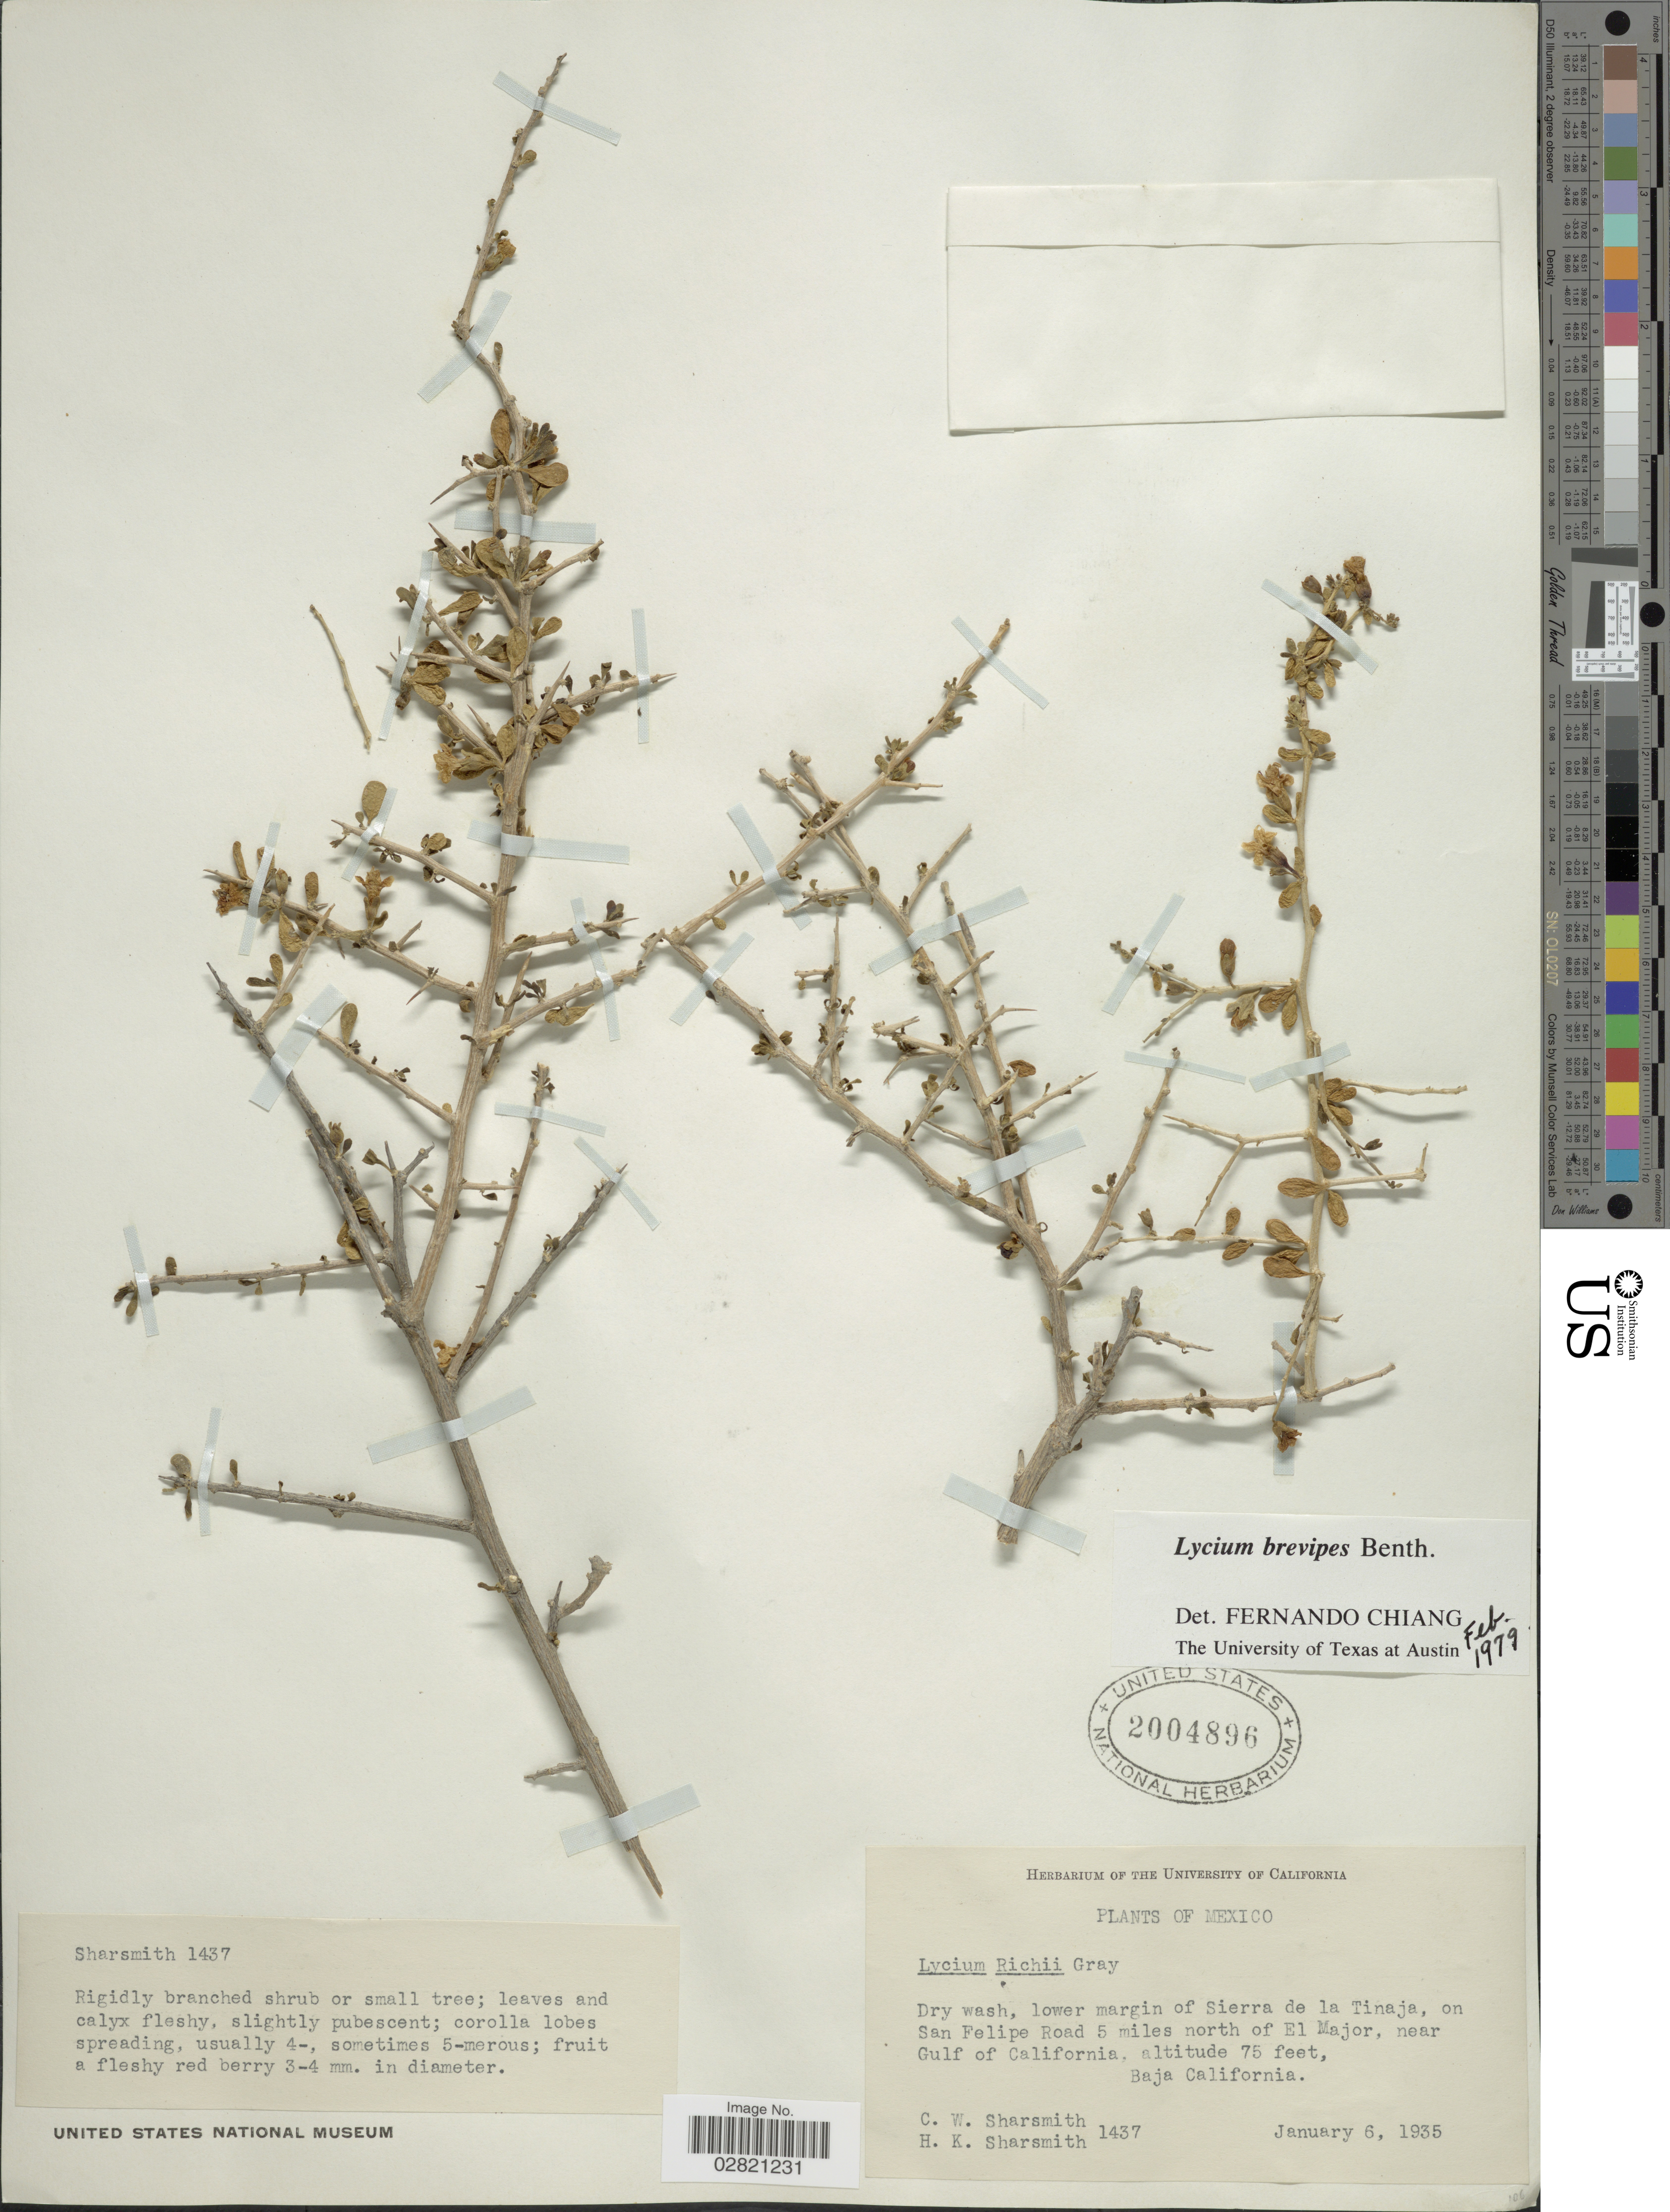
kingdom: Plantae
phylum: Tracheophyta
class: Magnoliopsida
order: Solanales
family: Solanaceae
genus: Lycium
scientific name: Lycium brevipes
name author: Benth.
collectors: C. Sharsmith & H. Sharsmith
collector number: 1437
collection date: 1935-01-06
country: Mexico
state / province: Baja California Norte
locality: Lower margin of Sierra de la Tinaja, on San Felipe Road 5 miles north of El Major, near Gulf of California.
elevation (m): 23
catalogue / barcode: US 2004896